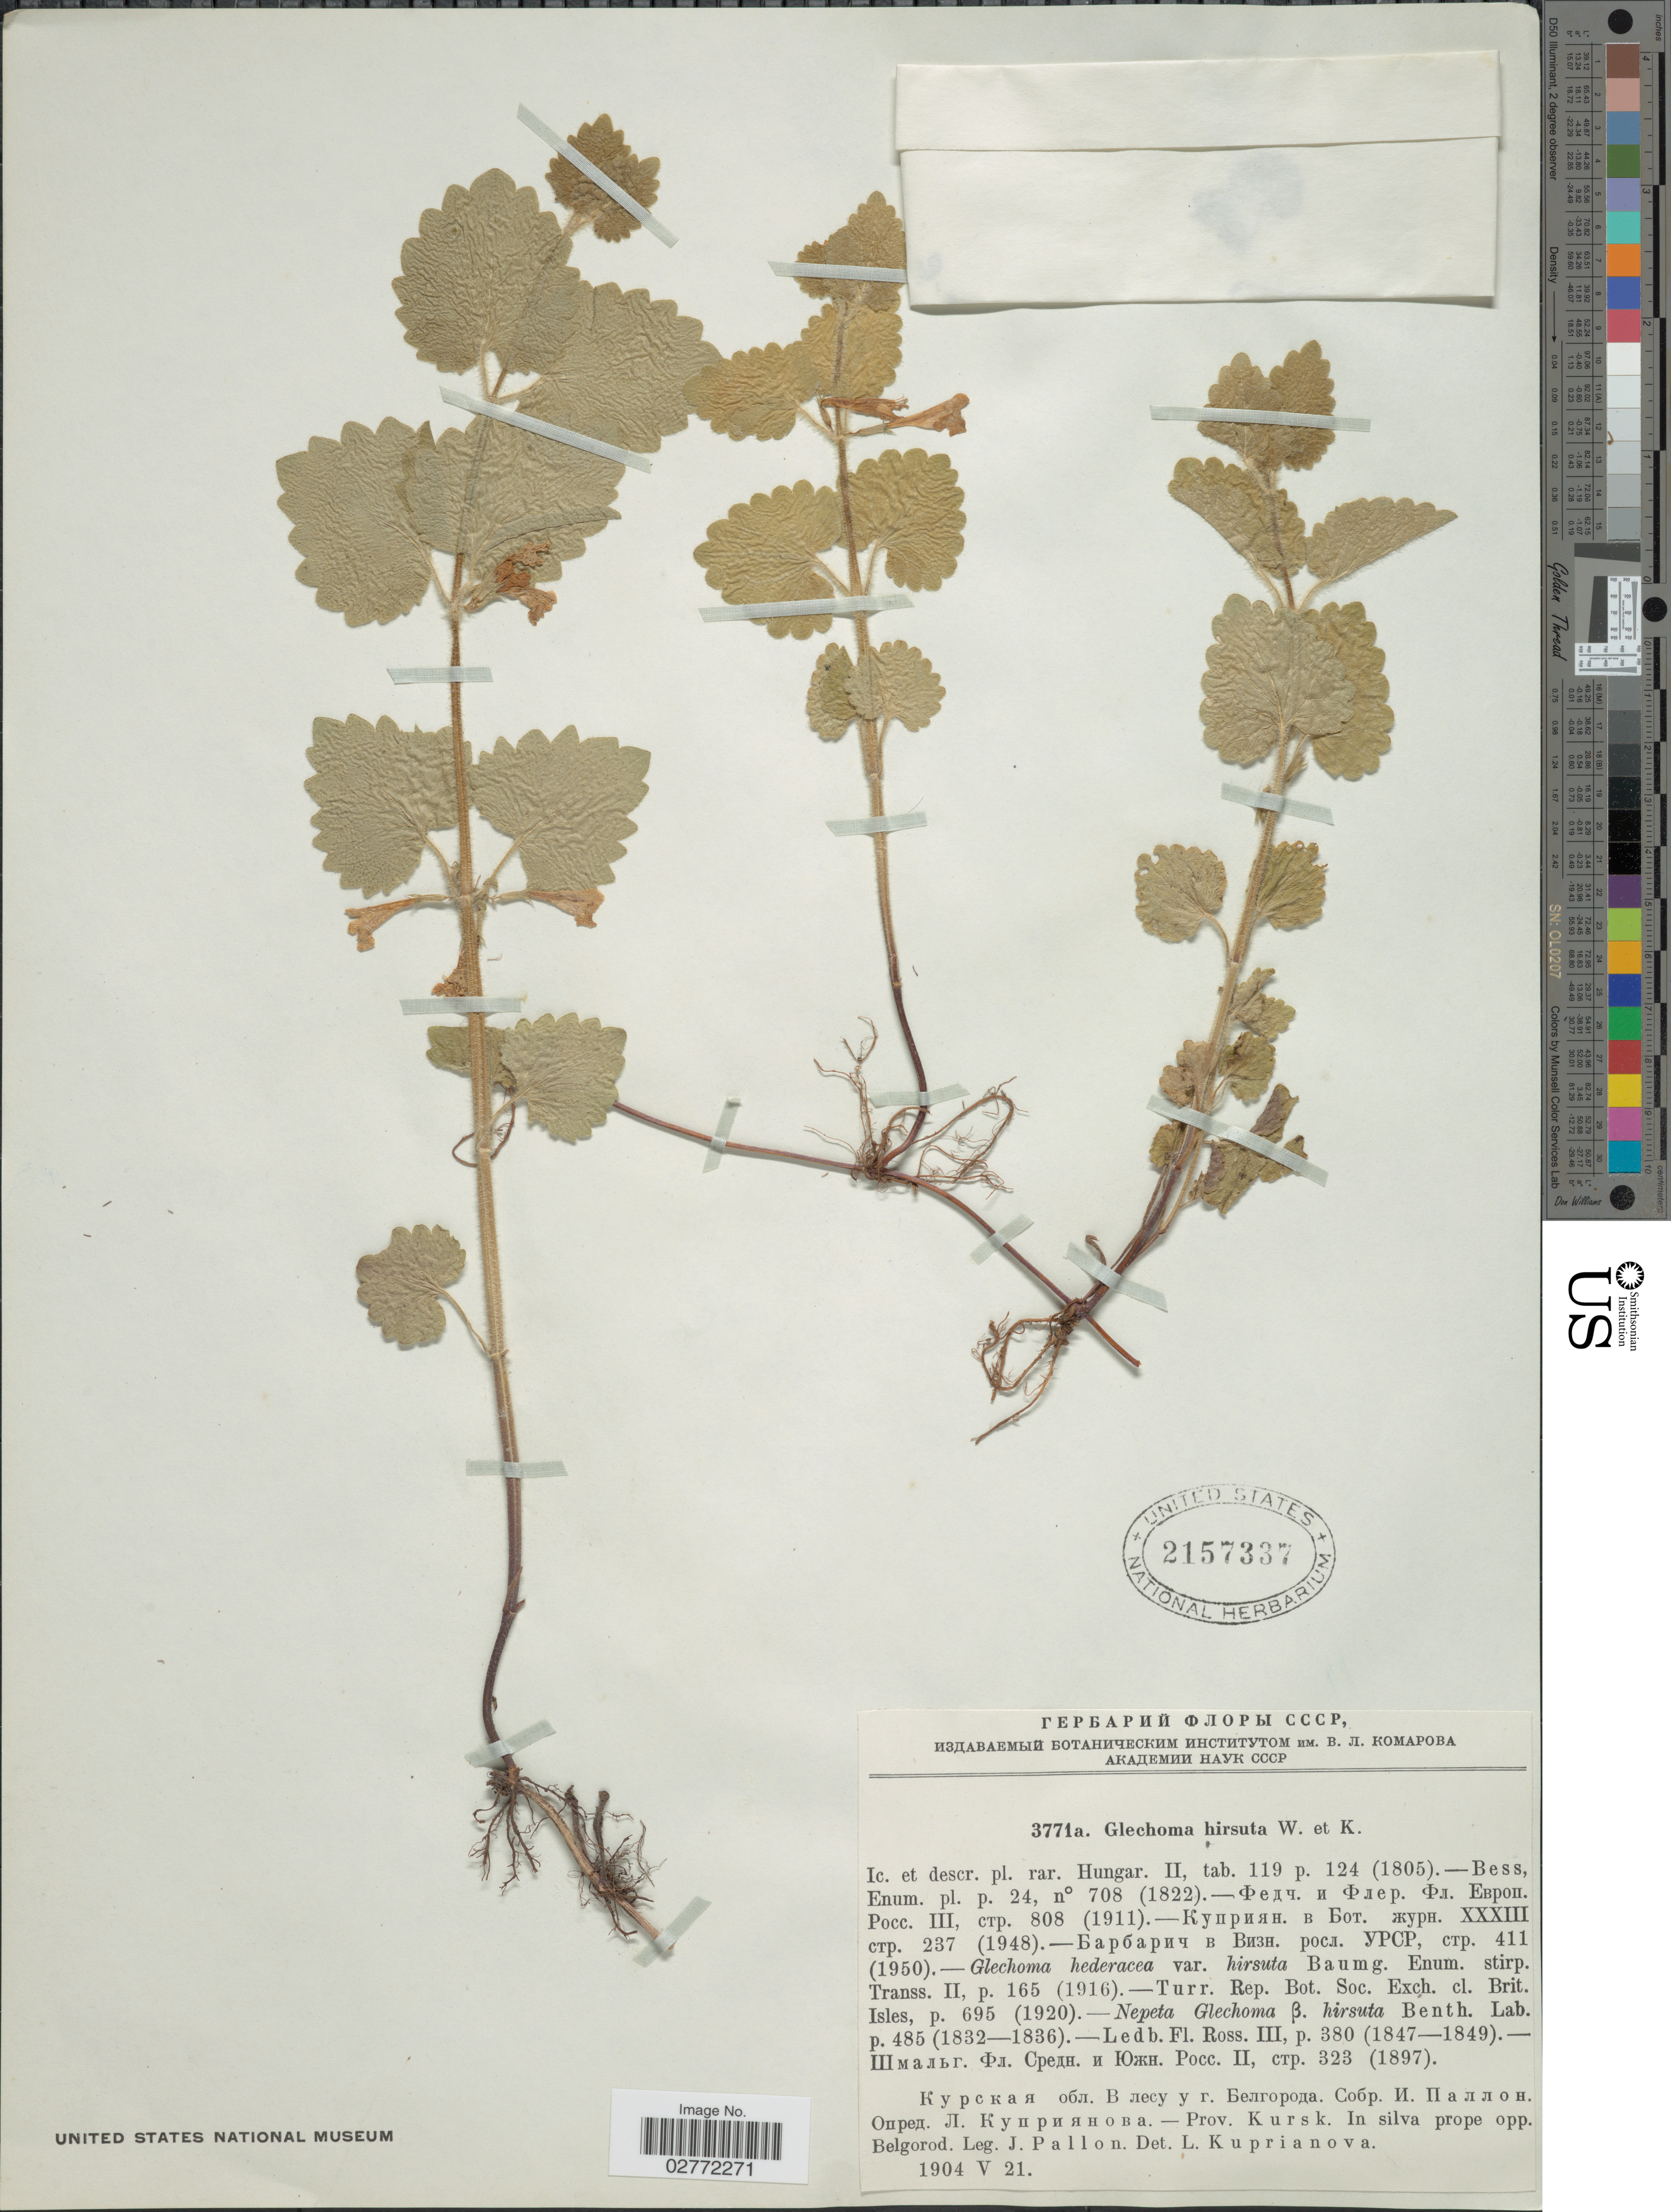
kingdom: Plantae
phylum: Tracheophyta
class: Magnoliopsida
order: Lamiales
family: Lamiaceae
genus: Glechoma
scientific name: Glechoma hirsuta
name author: Waldst. & Kit.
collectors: J. Pallon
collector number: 3771a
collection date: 1904-05-21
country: Russian Federation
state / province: Belgorod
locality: Prov. Kursk. In silva prope opp. Belgorod.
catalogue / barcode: US 2157337